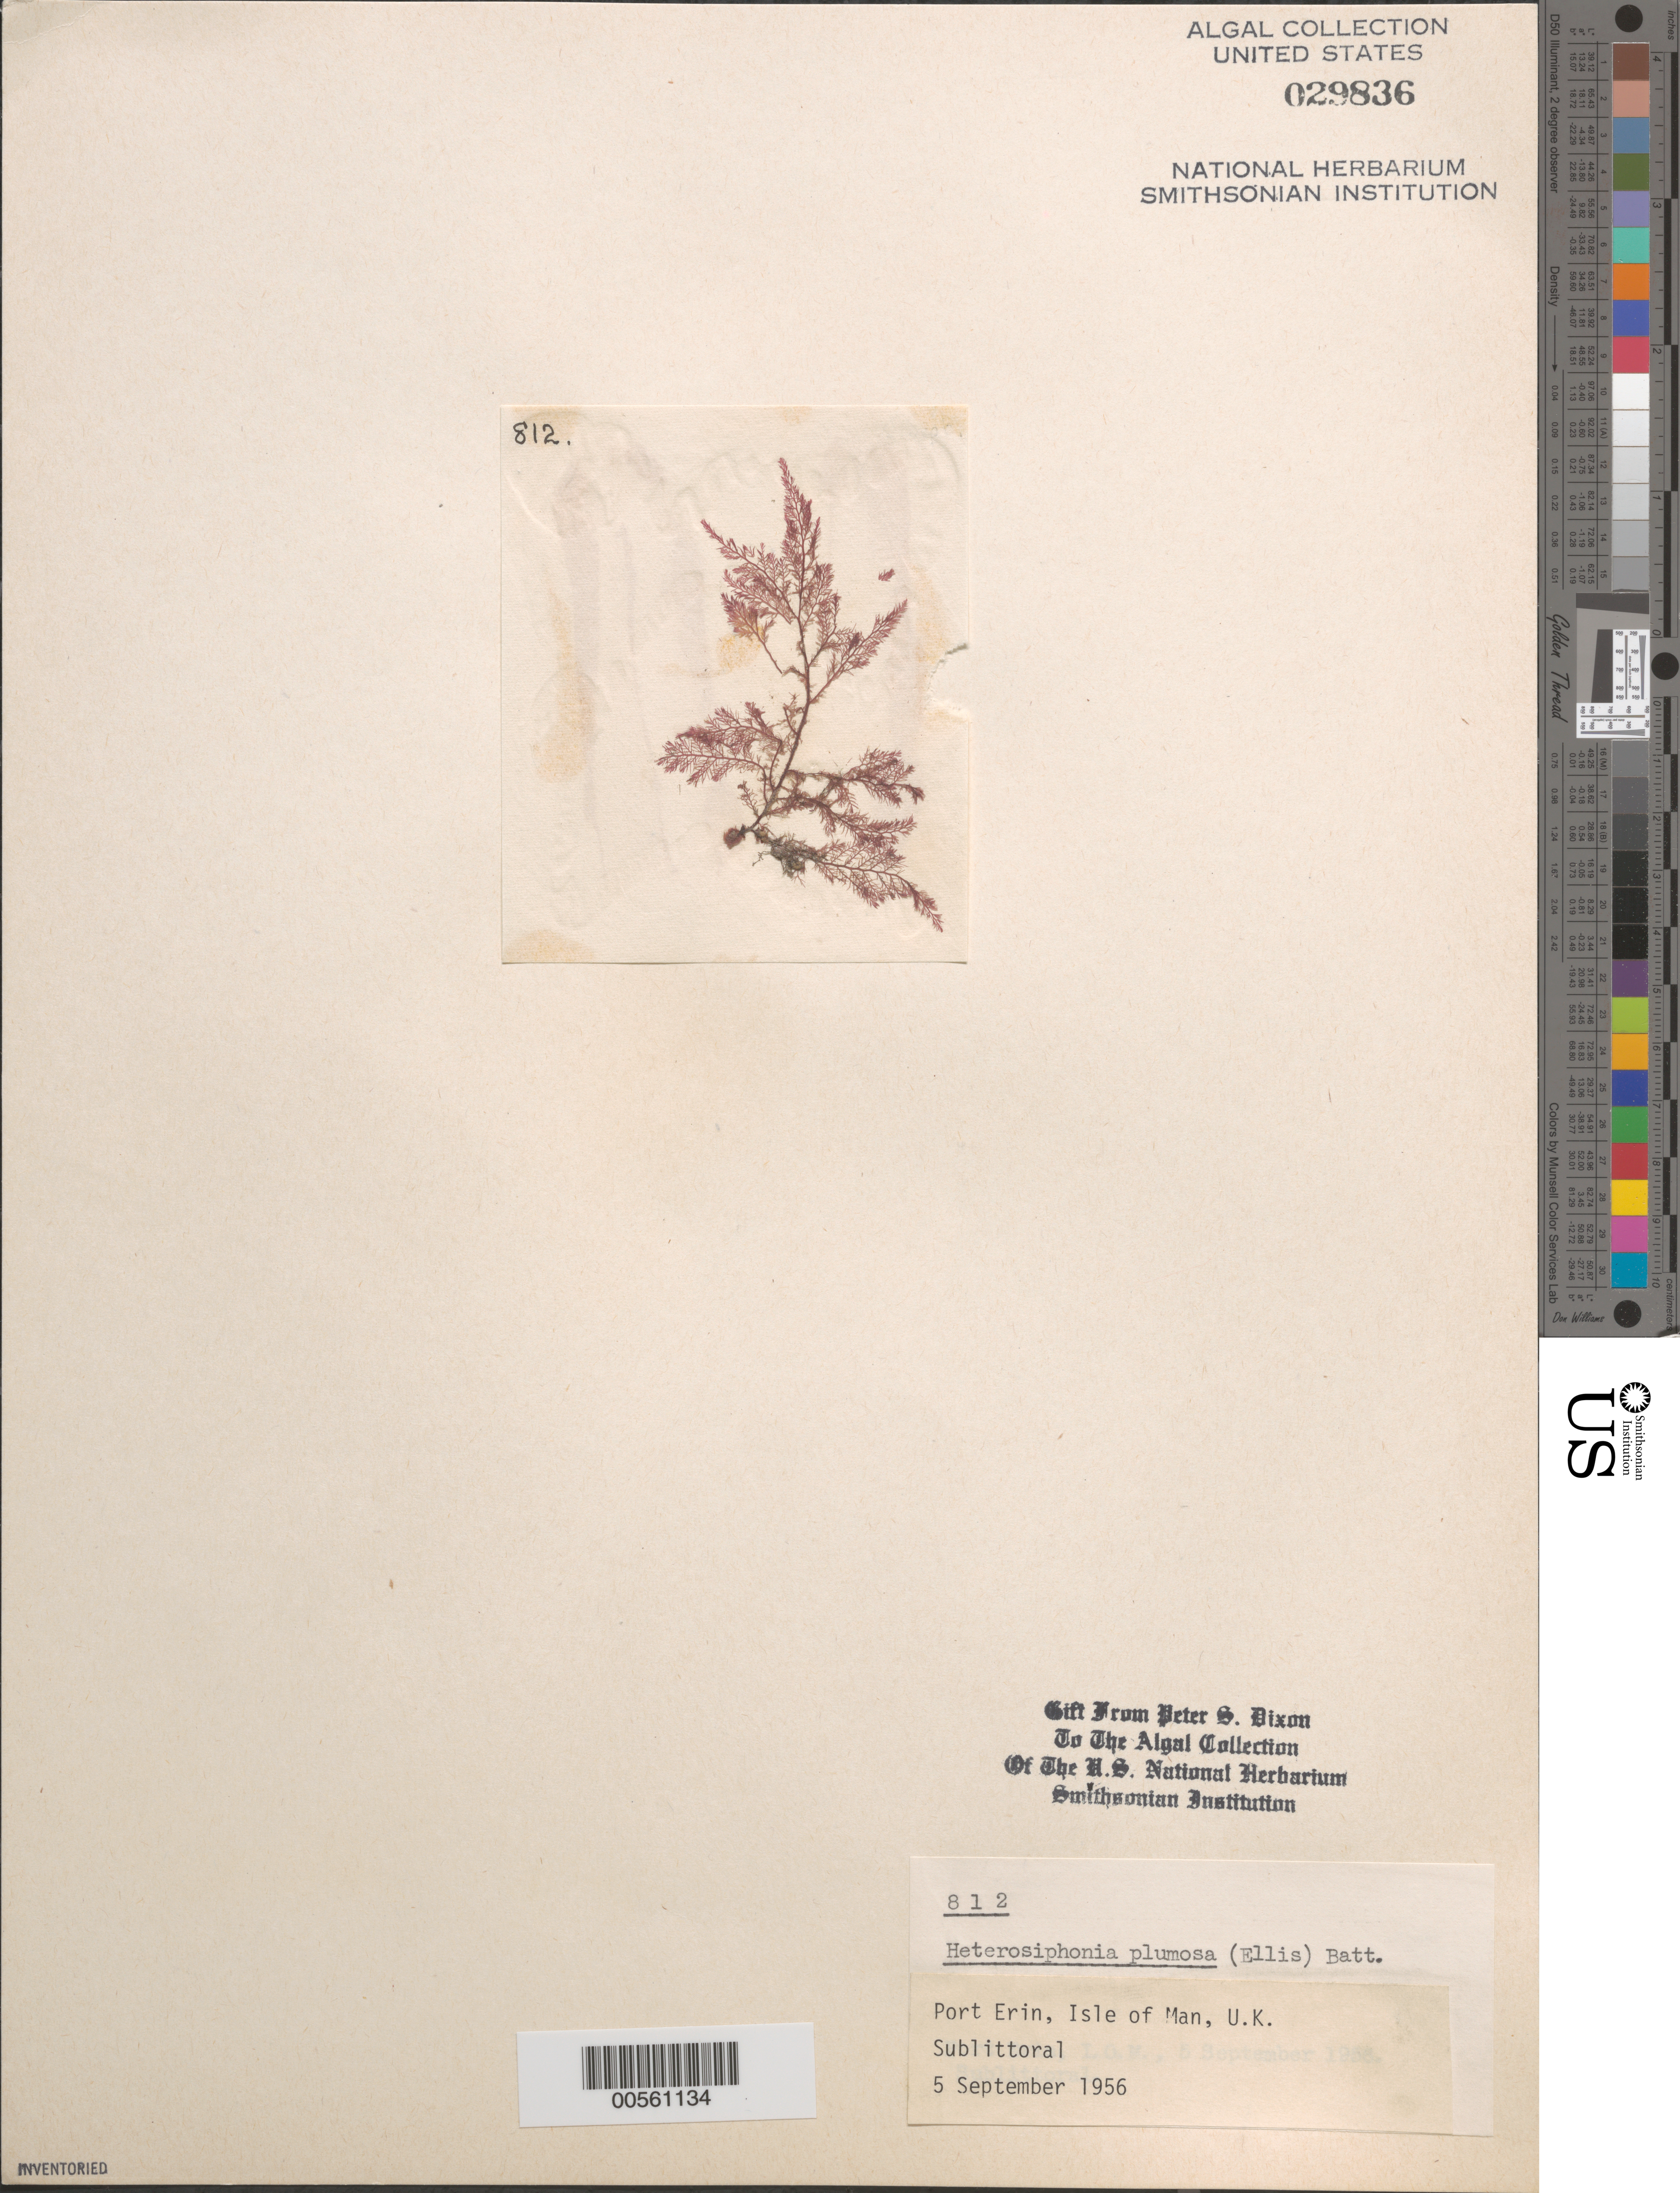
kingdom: Plantae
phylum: Rhodophyta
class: Florideophyceae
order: Ceramiales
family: Dasyaceae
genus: Heterosiphonia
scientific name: Heterosiphonia plumosa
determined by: Dixon, P. S.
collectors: P. S. Dixon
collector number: PSD 812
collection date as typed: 05 Sep 1956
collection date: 1956-09-05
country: United Kingdom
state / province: England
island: Isle of Man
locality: Port Erin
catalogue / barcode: US 29836